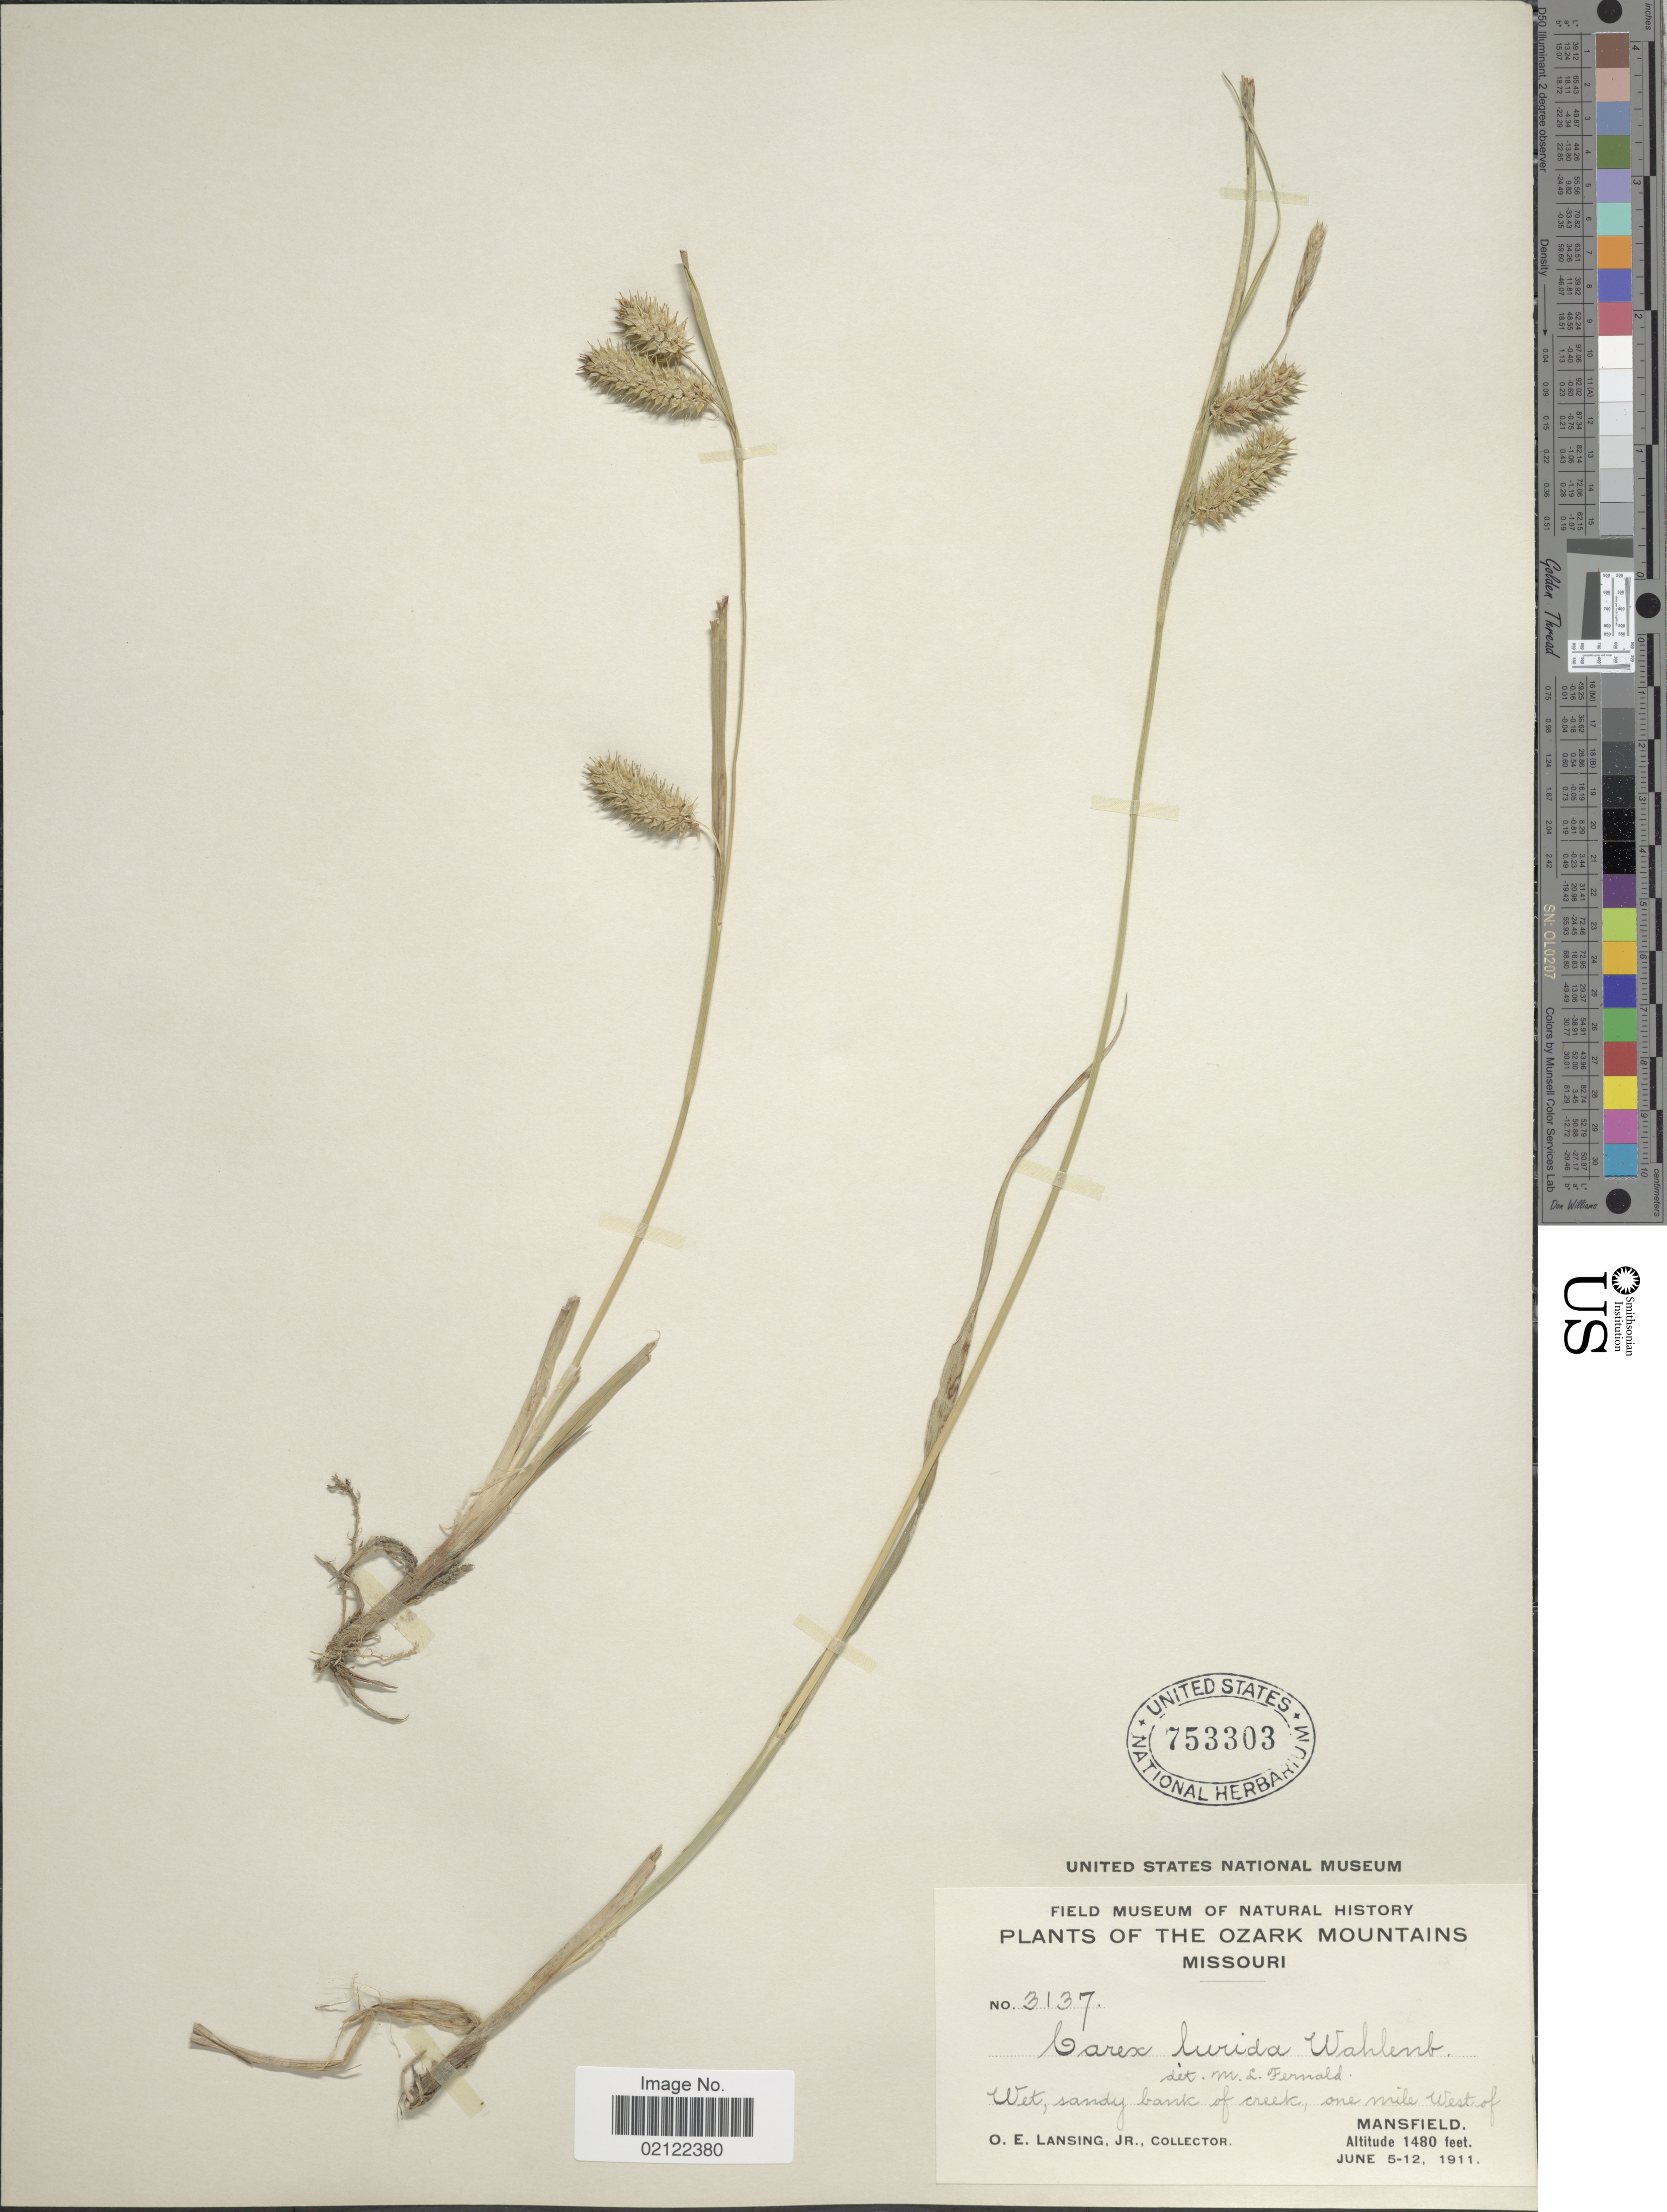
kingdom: Plantae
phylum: Tracheophyta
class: Liliopsida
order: Poales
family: Cyperaceae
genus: Carex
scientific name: Carex lurida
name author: Wahlenb.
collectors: O. Lansing Jr.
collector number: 3137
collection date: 1911-06-05/1911-06-12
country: United States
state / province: Missouri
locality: Ozark Mountains. Wet, sandy bank of creek, one mile West of Mansfield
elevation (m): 451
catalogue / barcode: US 753303